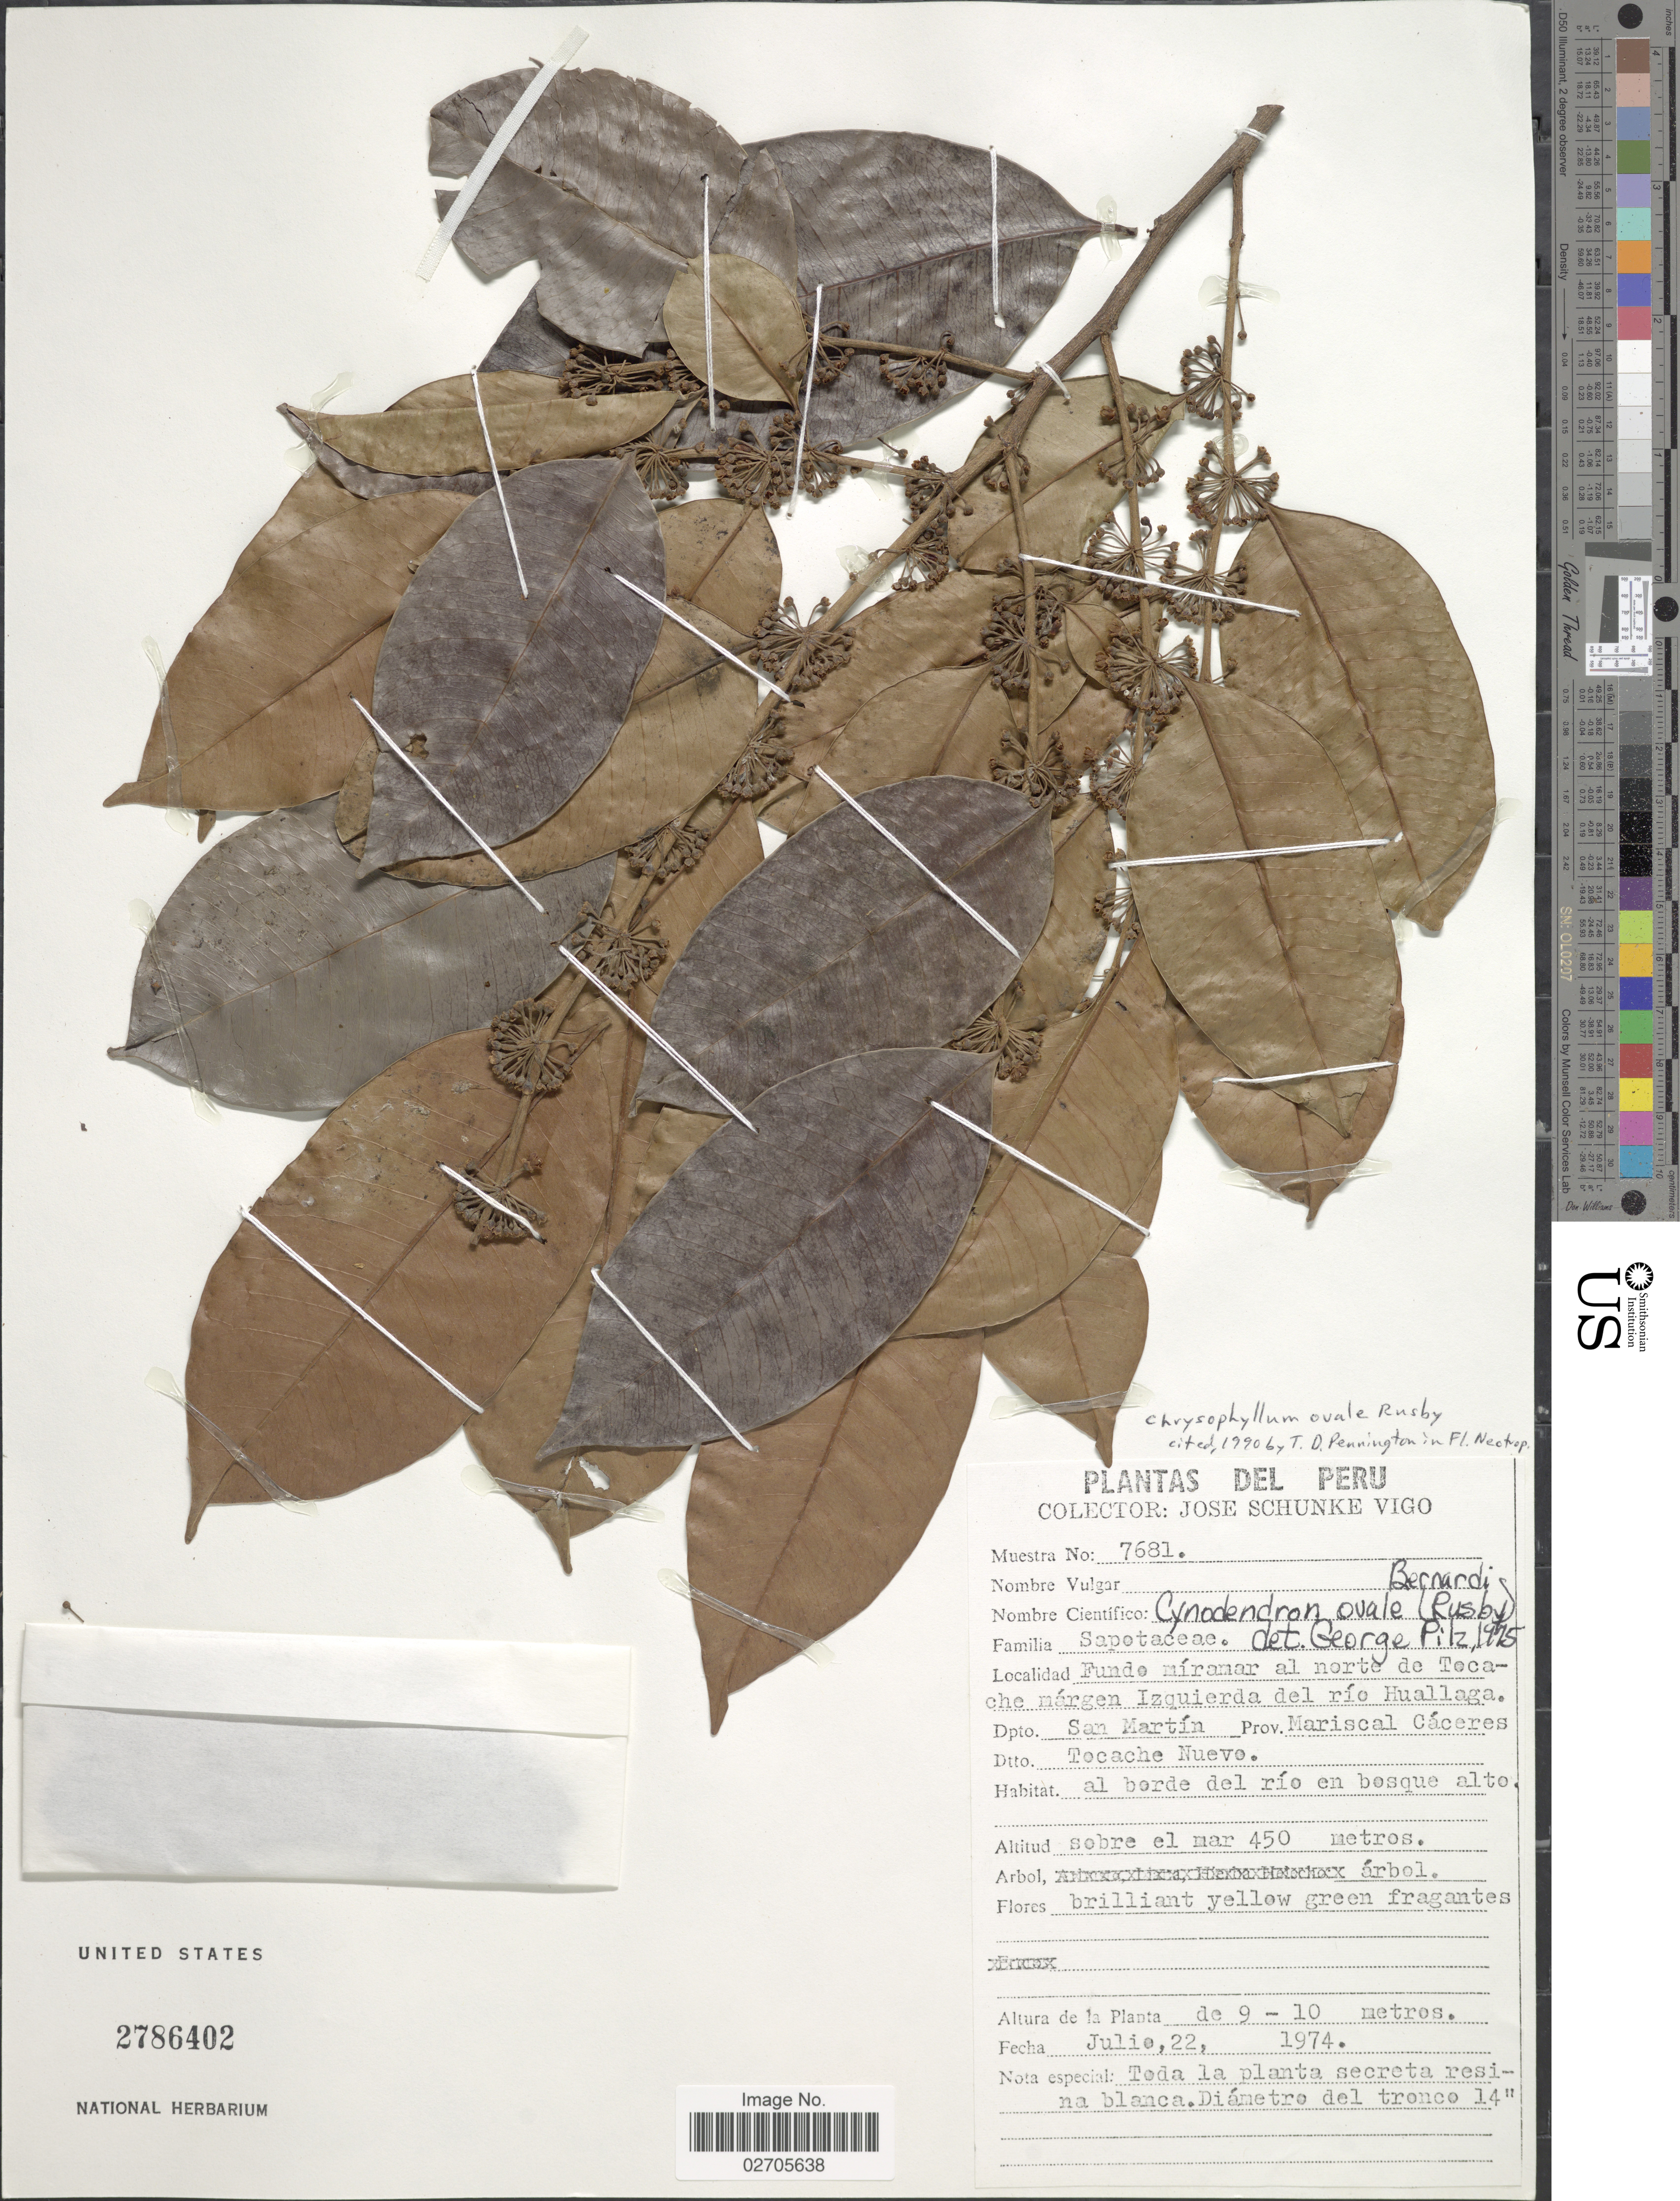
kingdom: Plantae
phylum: Tracheophyta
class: Magnoliopsida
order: Ericales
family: Sapotaceae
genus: Chrysophyllum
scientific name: Chrysophyllum ovale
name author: Rusby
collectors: J. Schunke Vigo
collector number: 7681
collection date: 1974-07-22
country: Peru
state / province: San Martín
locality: Fundo míramar al norte de Tecache márgen Izquierda del río Huallaga, Dpto San Martín, Prov. Mariscal Cáceres, Dtto Tocache Nuevo, al borde del río en bosque alto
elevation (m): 450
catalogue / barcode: US 2786402